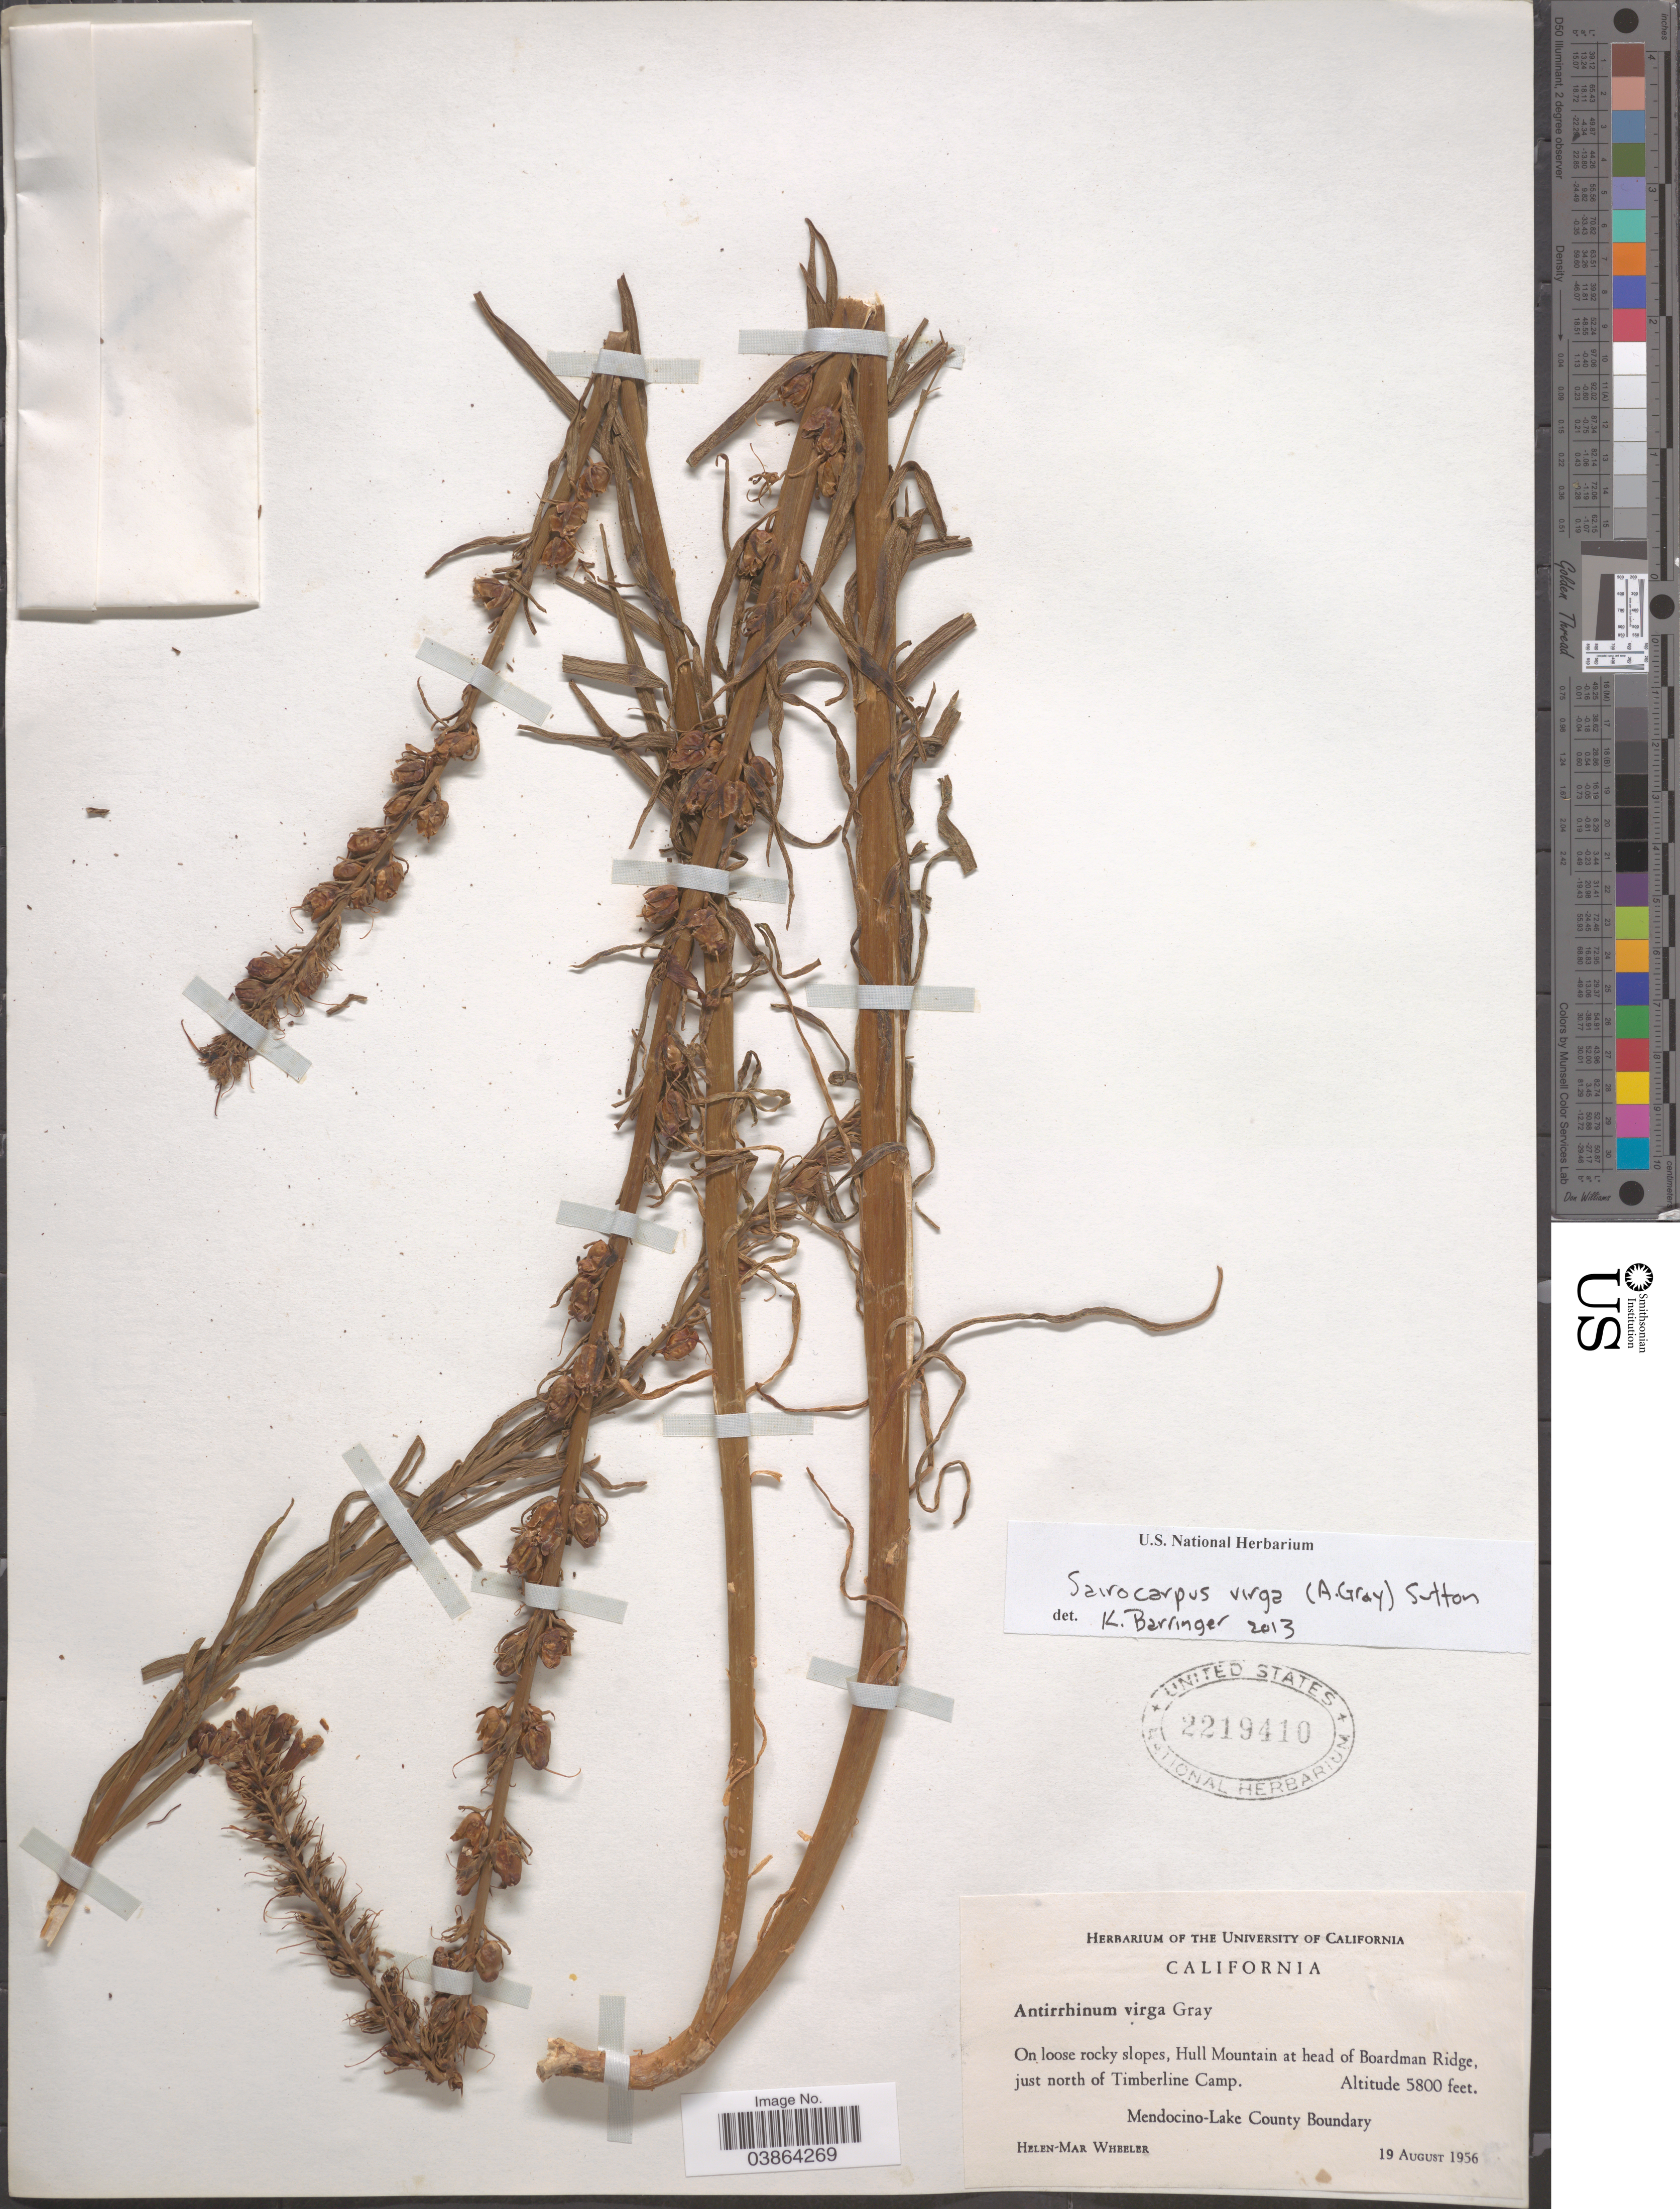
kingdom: Plantae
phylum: Tracheophyta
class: Magnoliopsida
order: Lamiales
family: Plantaginaceae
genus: Sairocarpus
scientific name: Sairocarpus virga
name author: (A. Gray) D.A. Sutton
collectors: H.-M. Wheeler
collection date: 1956-08-19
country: United States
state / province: California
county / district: Lake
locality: Hull Mountain at head of Boardman Ridge, just north of Timberline Camp. Mendocino-Lake County Boundary.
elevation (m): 1768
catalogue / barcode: US 2219410